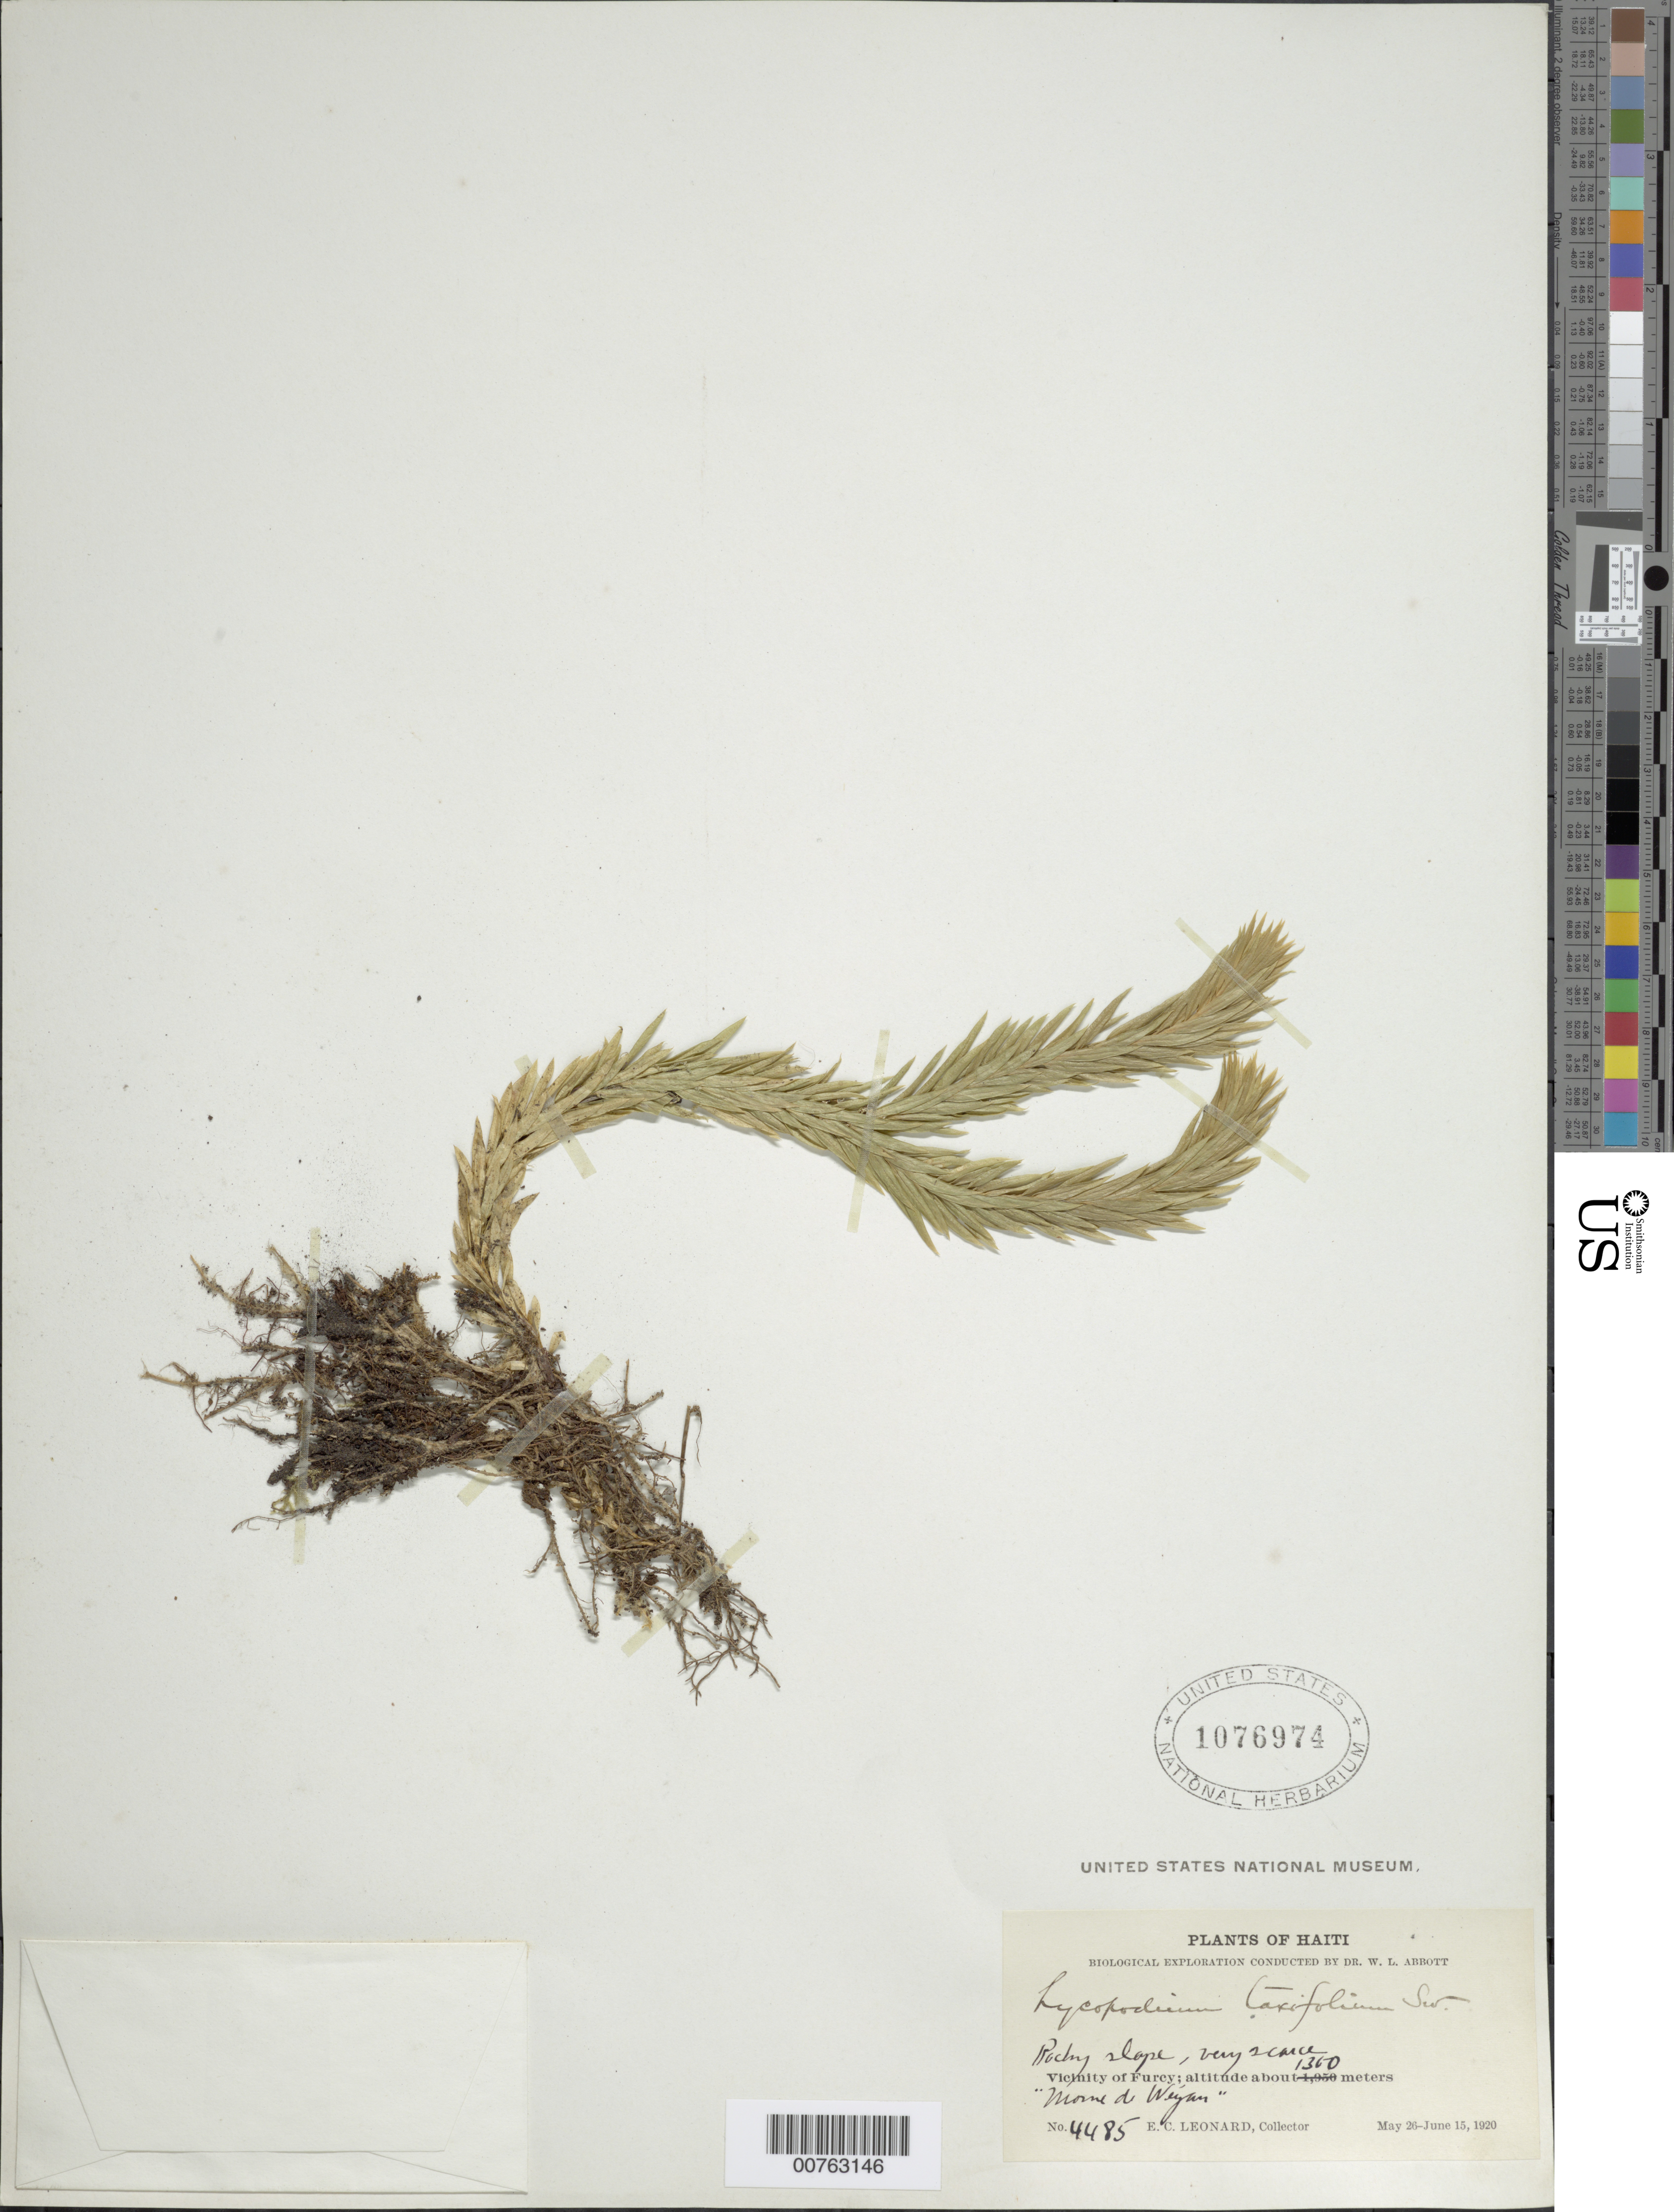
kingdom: Plantae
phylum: Tracheophyta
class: Lycopodiopsida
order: Lycopodiales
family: Lycopodiaceae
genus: Phlegmariurus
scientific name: Phlegmariurus taxifolius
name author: (Sw.) Á. Löve & D. Löve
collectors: E. C. Leonard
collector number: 4485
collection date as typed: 26 May 1920 15 Jun 1920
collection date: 1920-05-26/1920-06-15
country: Haiti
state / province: Ouest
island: Hispaniola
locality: Vicinity of Furcy. Morne de Wezani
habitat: Rocky slope, very scarce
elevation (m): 1300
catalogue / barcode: US 1076974